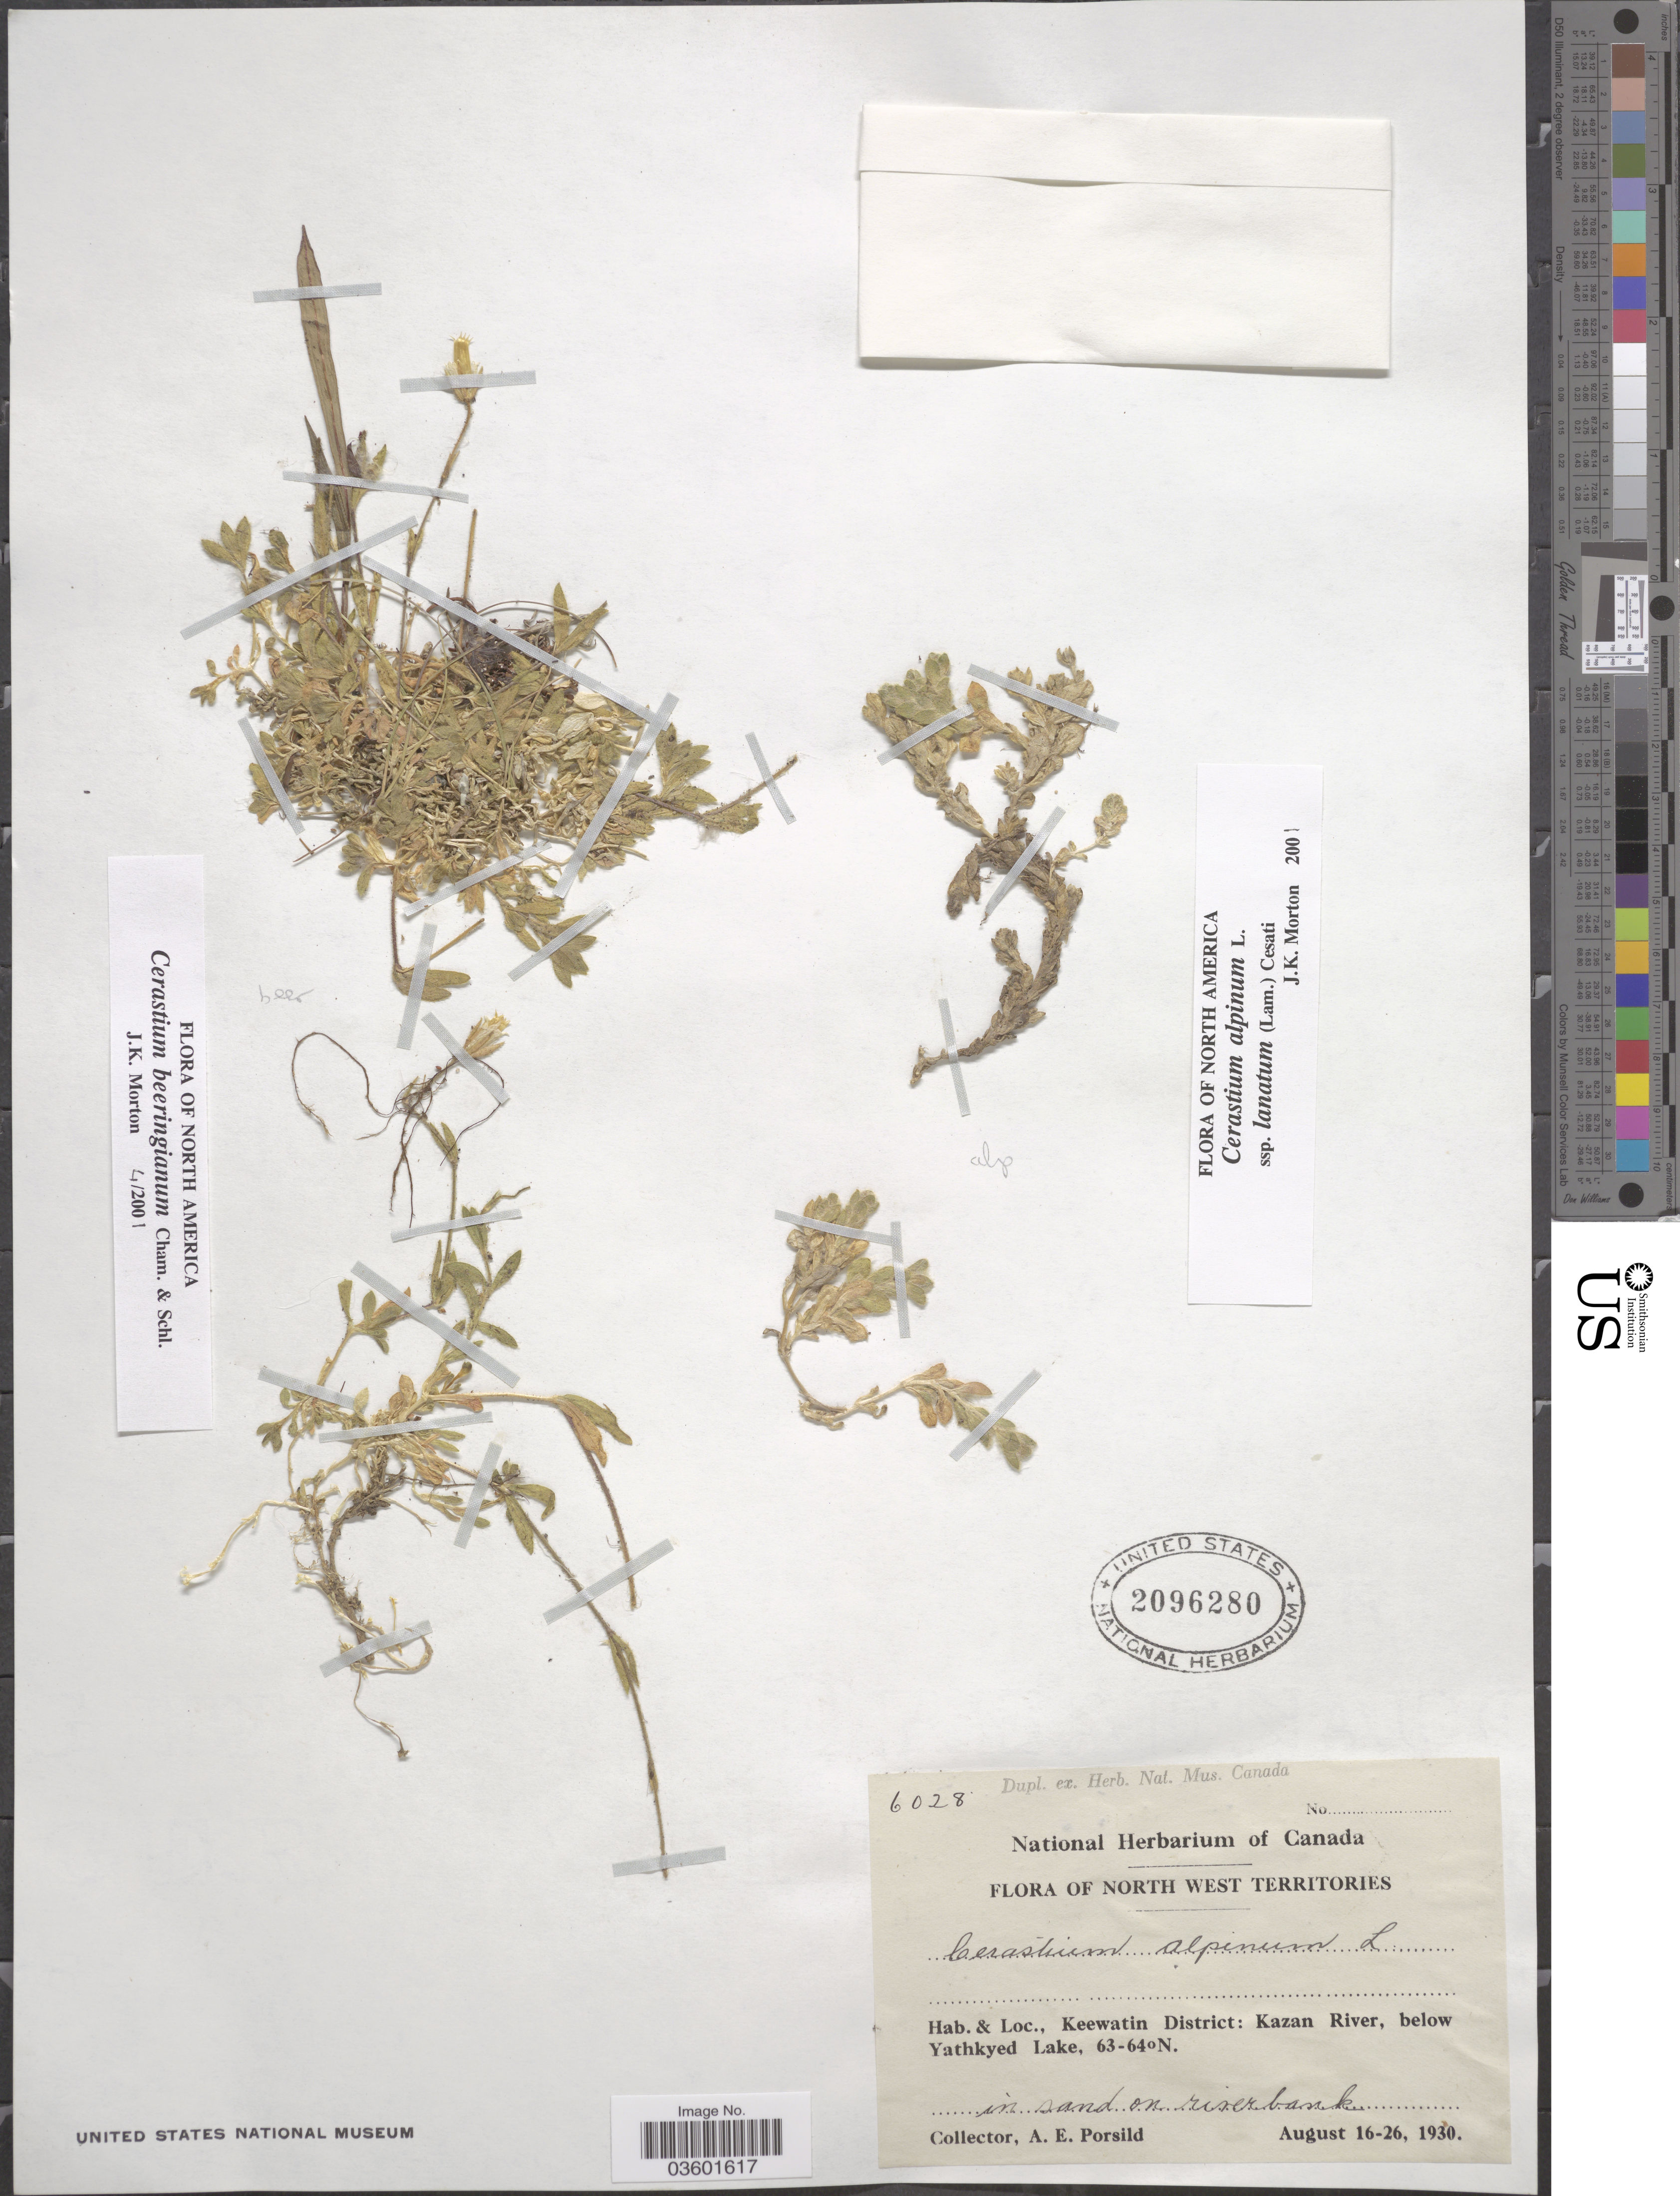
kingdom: Plantae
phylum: Tracheophyta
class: Magnoliopsida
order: Caryophyllales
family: Caryophyllaceae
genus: Cerastium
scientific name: Cerastium beeringianum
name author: Cham. & Schltdl.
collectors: A. E. Porsild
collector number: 6028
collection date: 1930-08-16/1930-08-26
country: Canada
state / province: Northwest Territories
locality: Keewatin District: Kazan River, below Yathkyed Lake.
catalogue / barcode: US 2096280